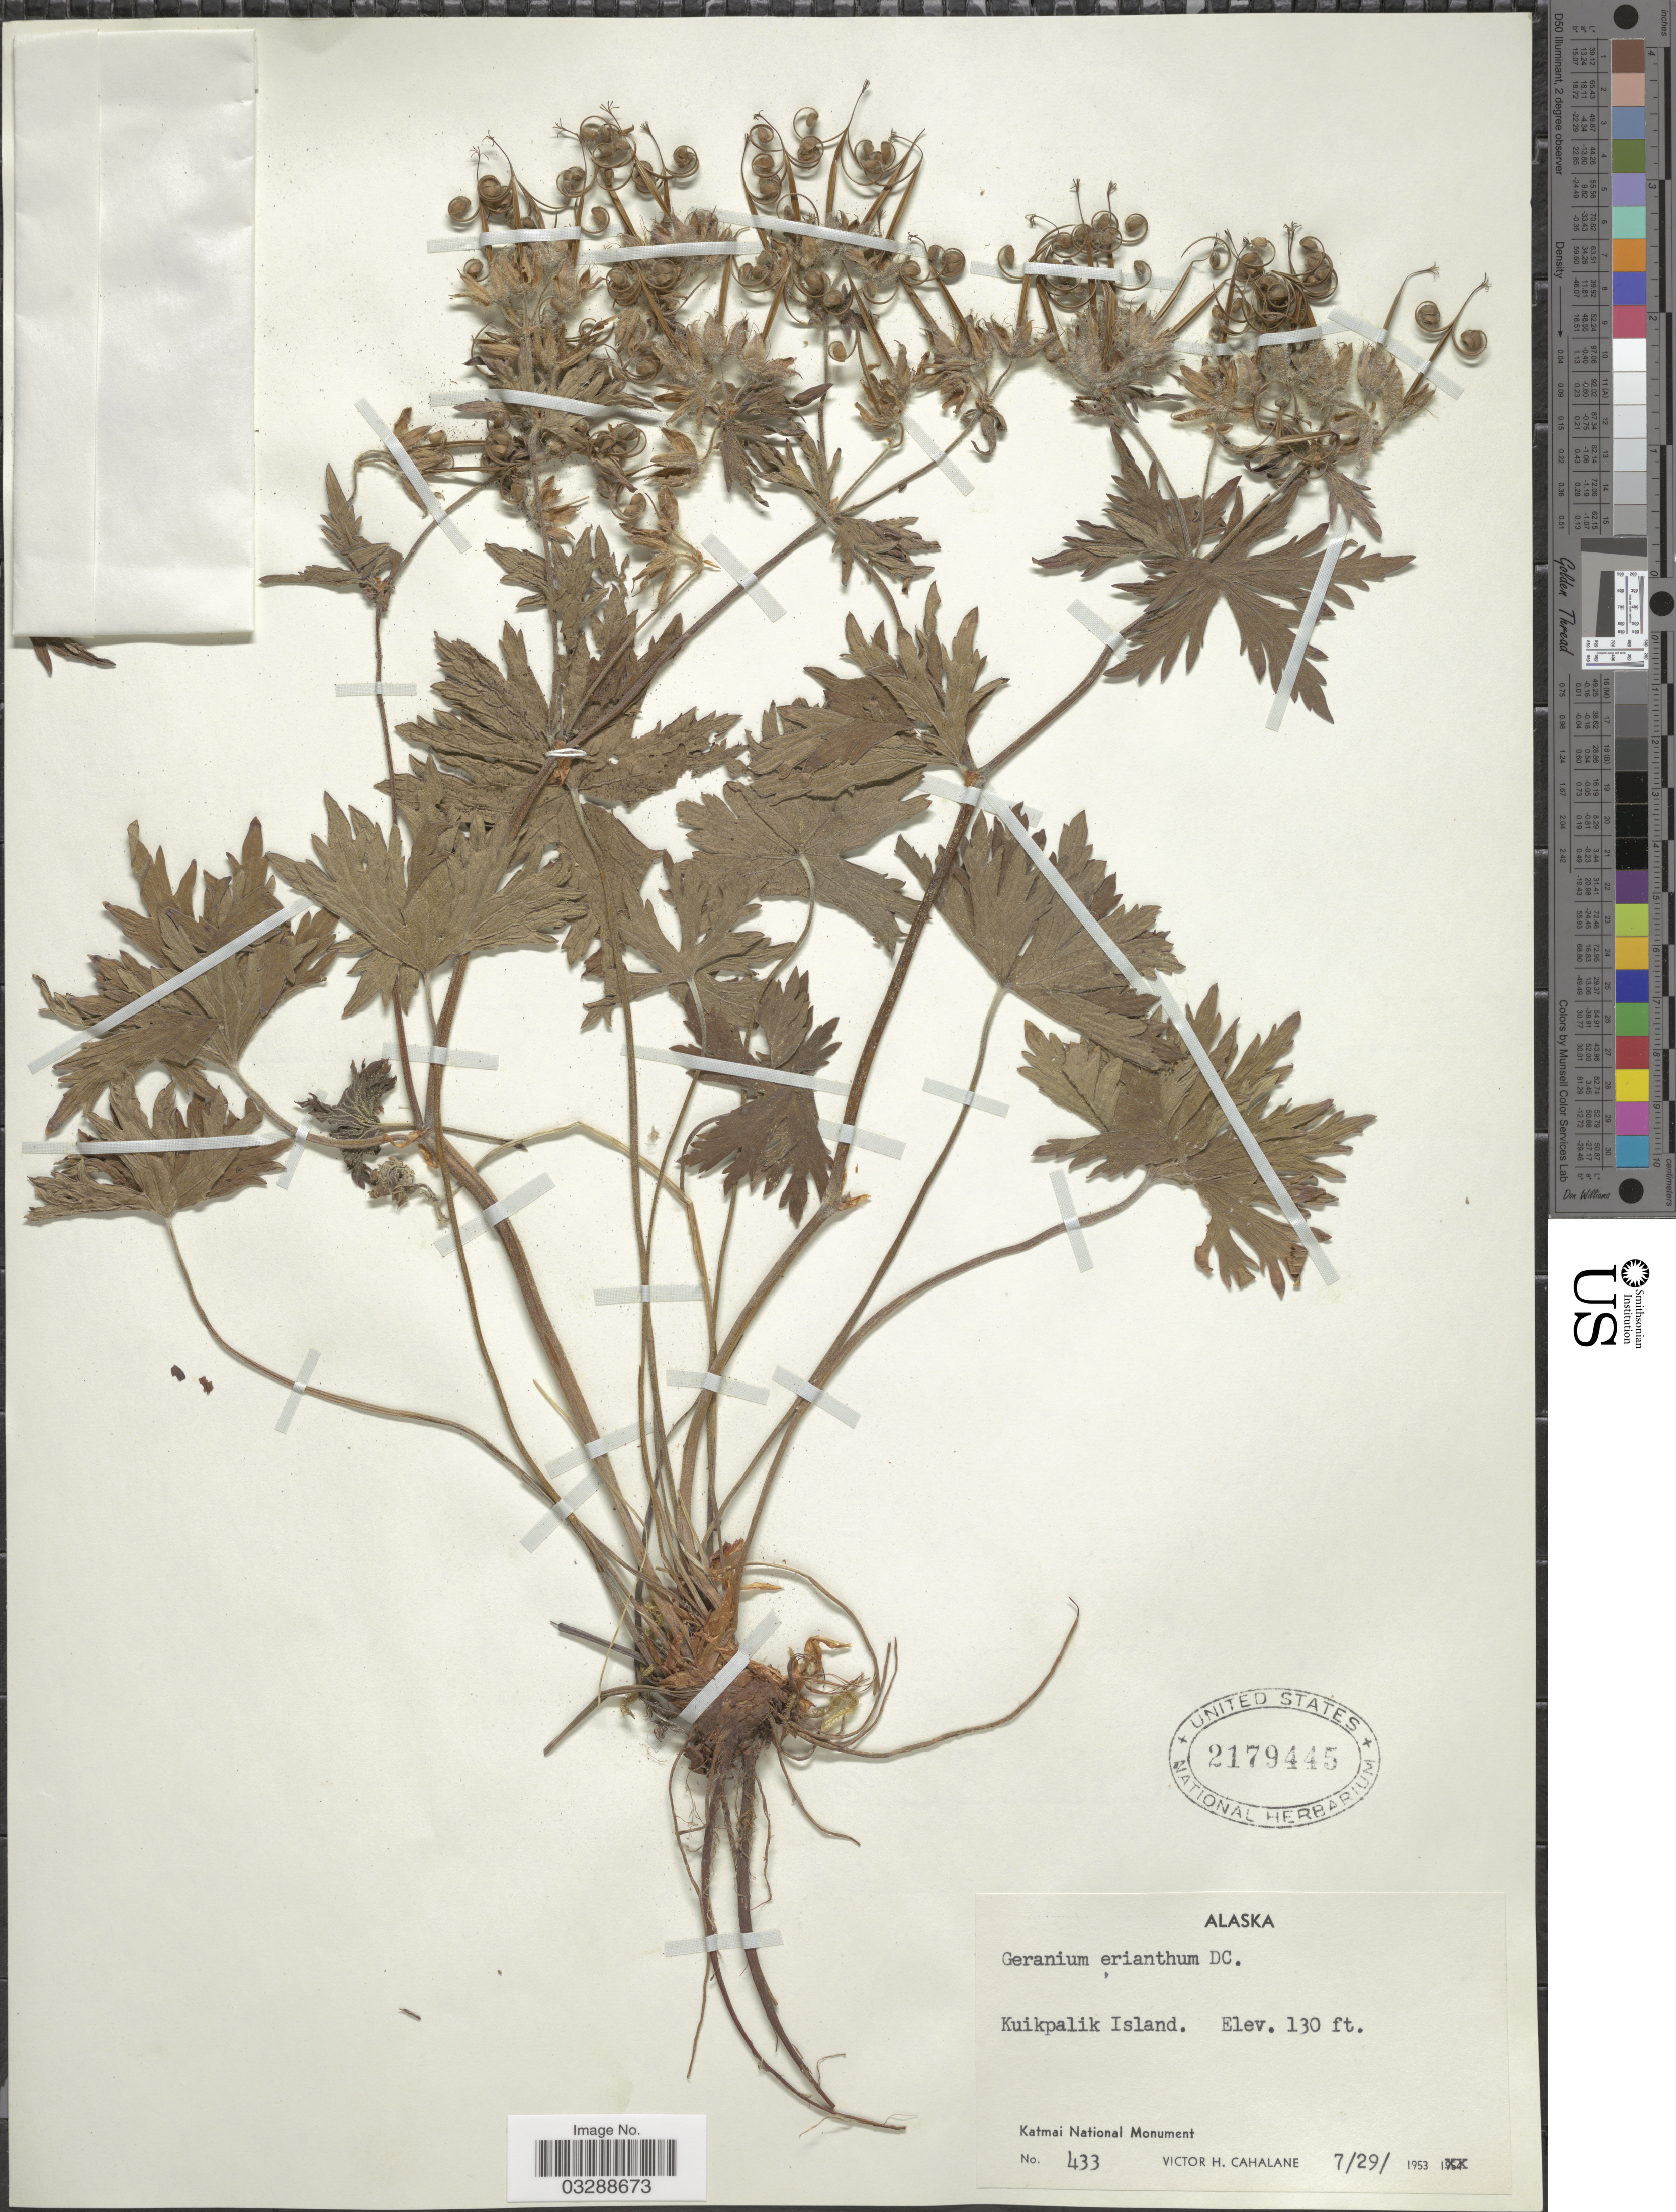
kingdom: Plantae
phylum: Tracheophyta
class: Magnoliopsida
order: Geraniales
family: Geraniaceae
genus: Geranium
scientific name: Geranium erianthum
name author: DC.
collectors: V. Cahalane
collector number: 433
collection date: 1953-07-29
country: United States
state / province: Alaska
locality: Kuikpalik Island. Katmai National Monument.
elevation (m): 40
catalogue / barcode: US 2179445